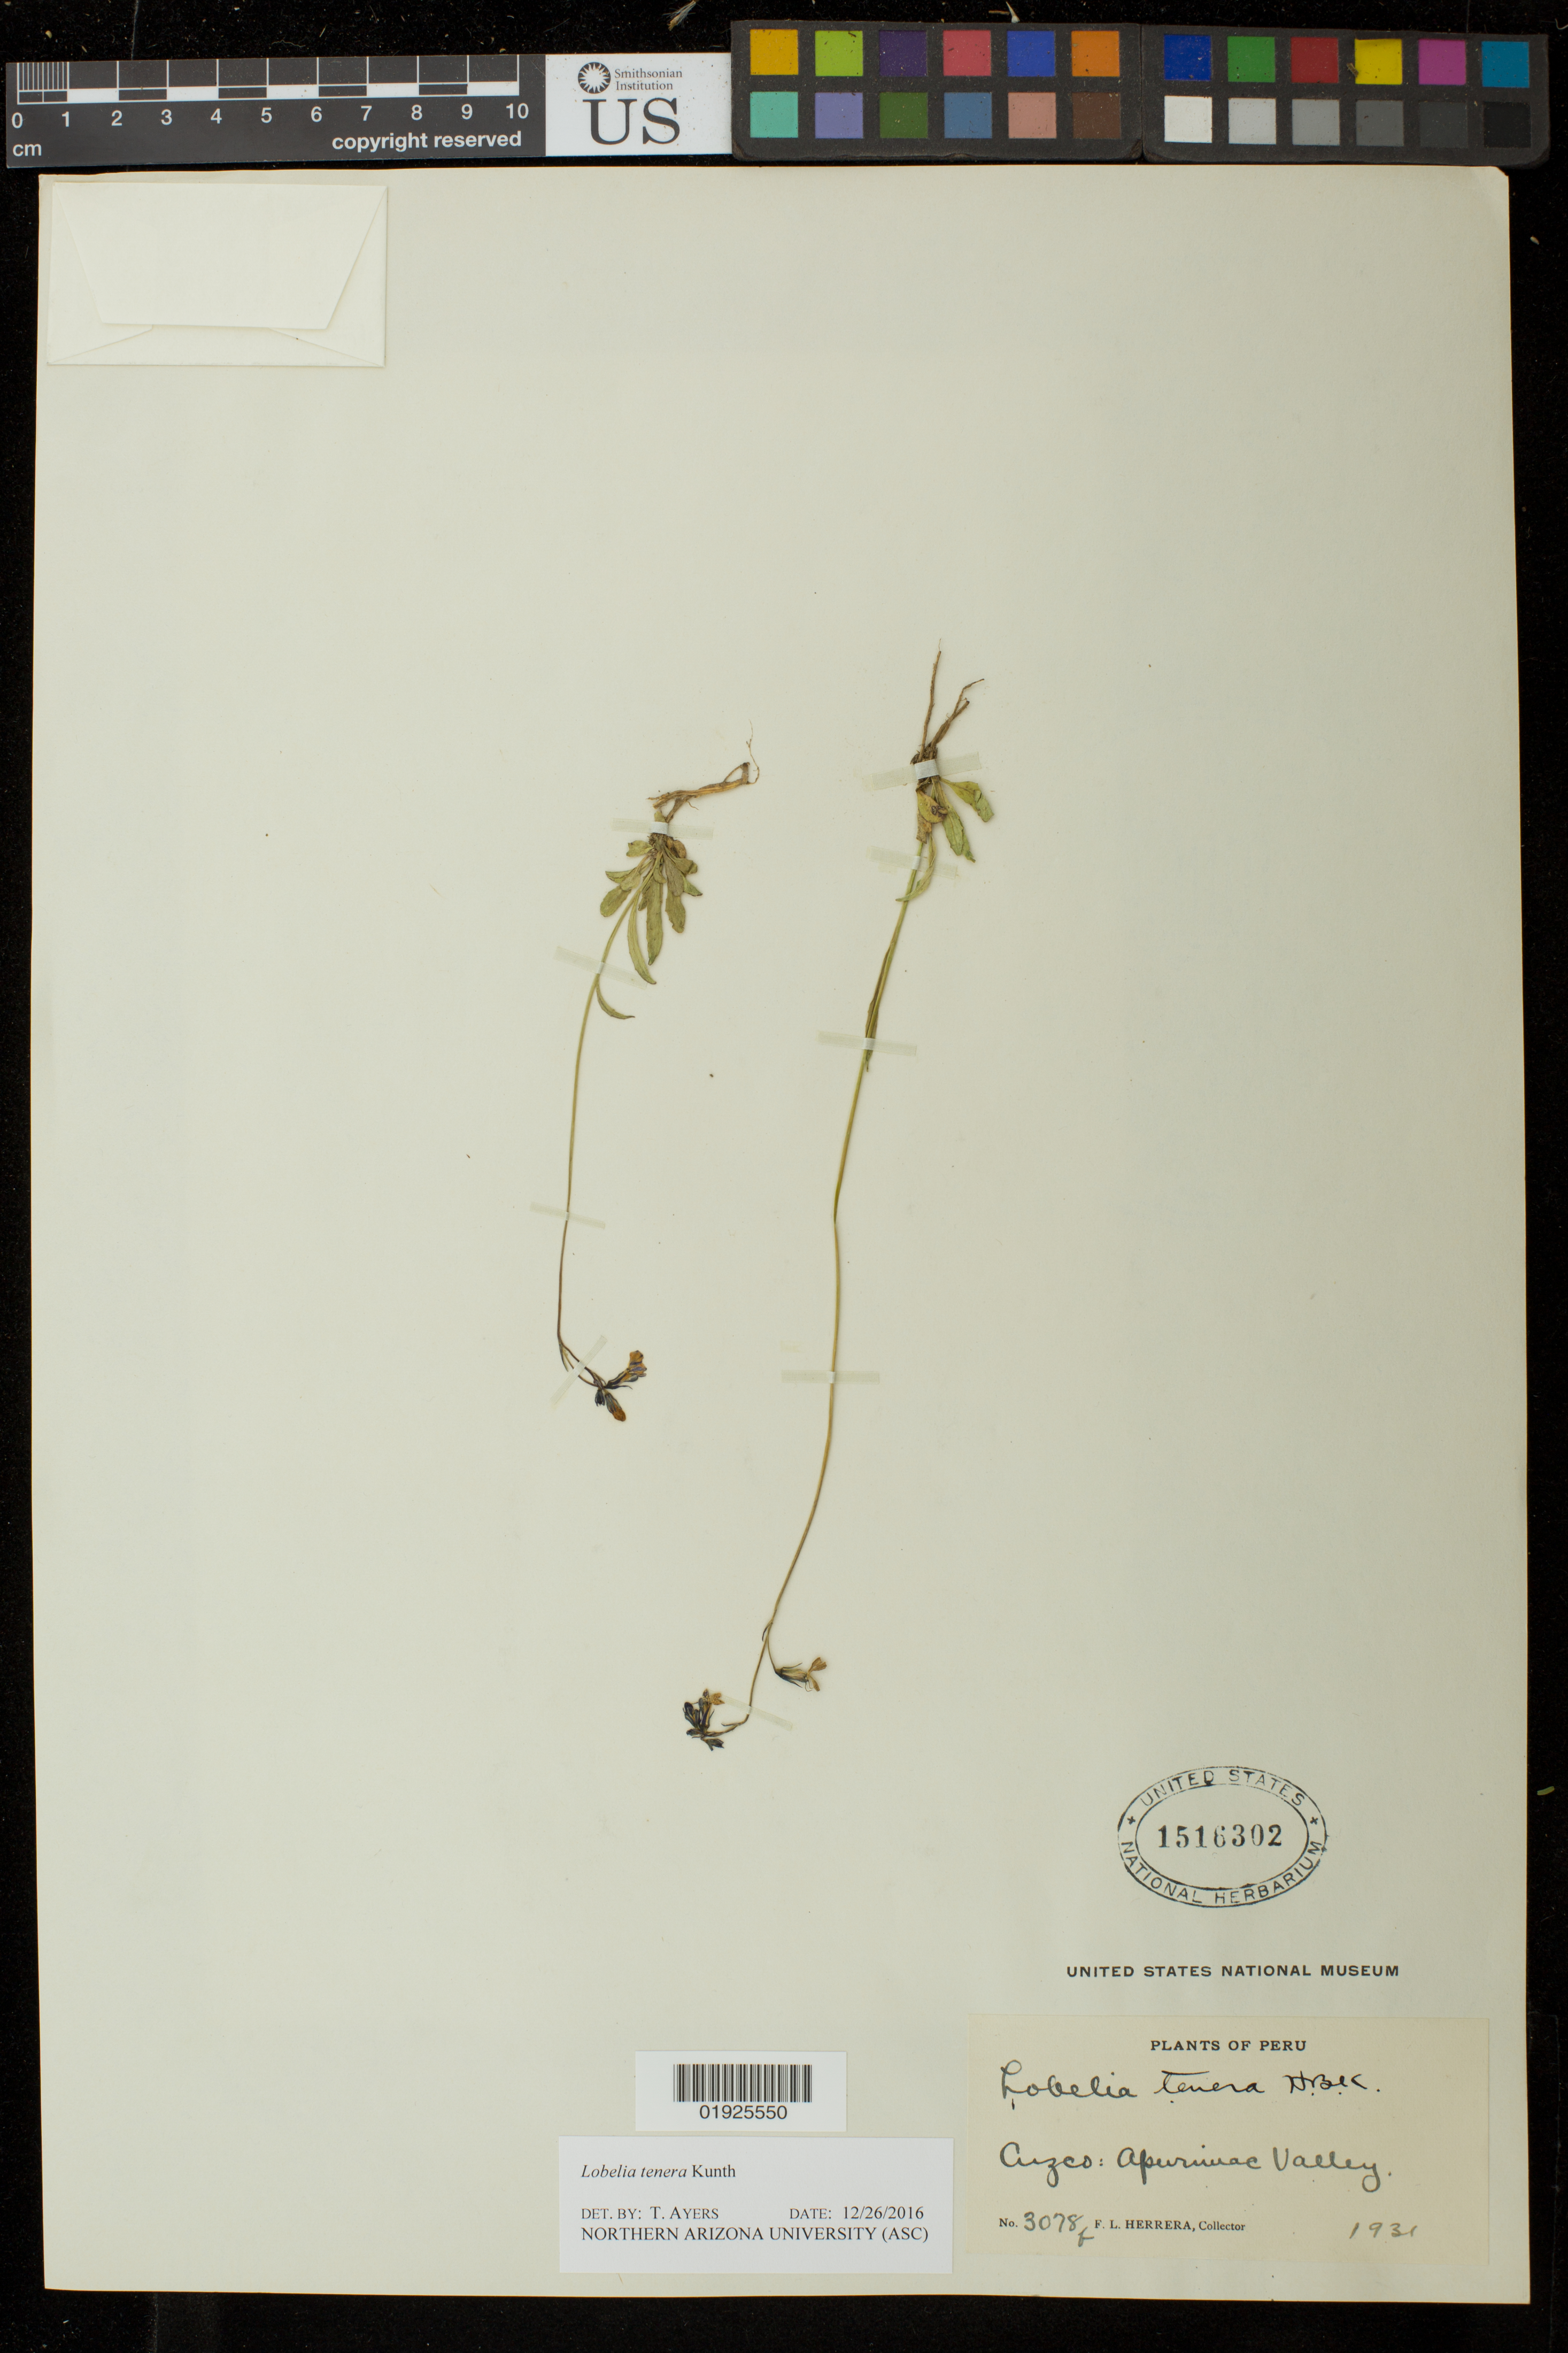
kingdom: Plantae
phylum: Tracheophyta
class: Magnoliopsida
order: Asterales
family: Campanulaceae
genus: Lobelia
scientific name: Lobelia tenera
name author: Kunth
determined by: Ayers, Tina J.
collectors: F. L. Herrera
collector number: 3078b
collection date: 1931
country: Peru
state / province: Cusco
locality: Apurimac Valley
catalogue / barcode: US 1516302